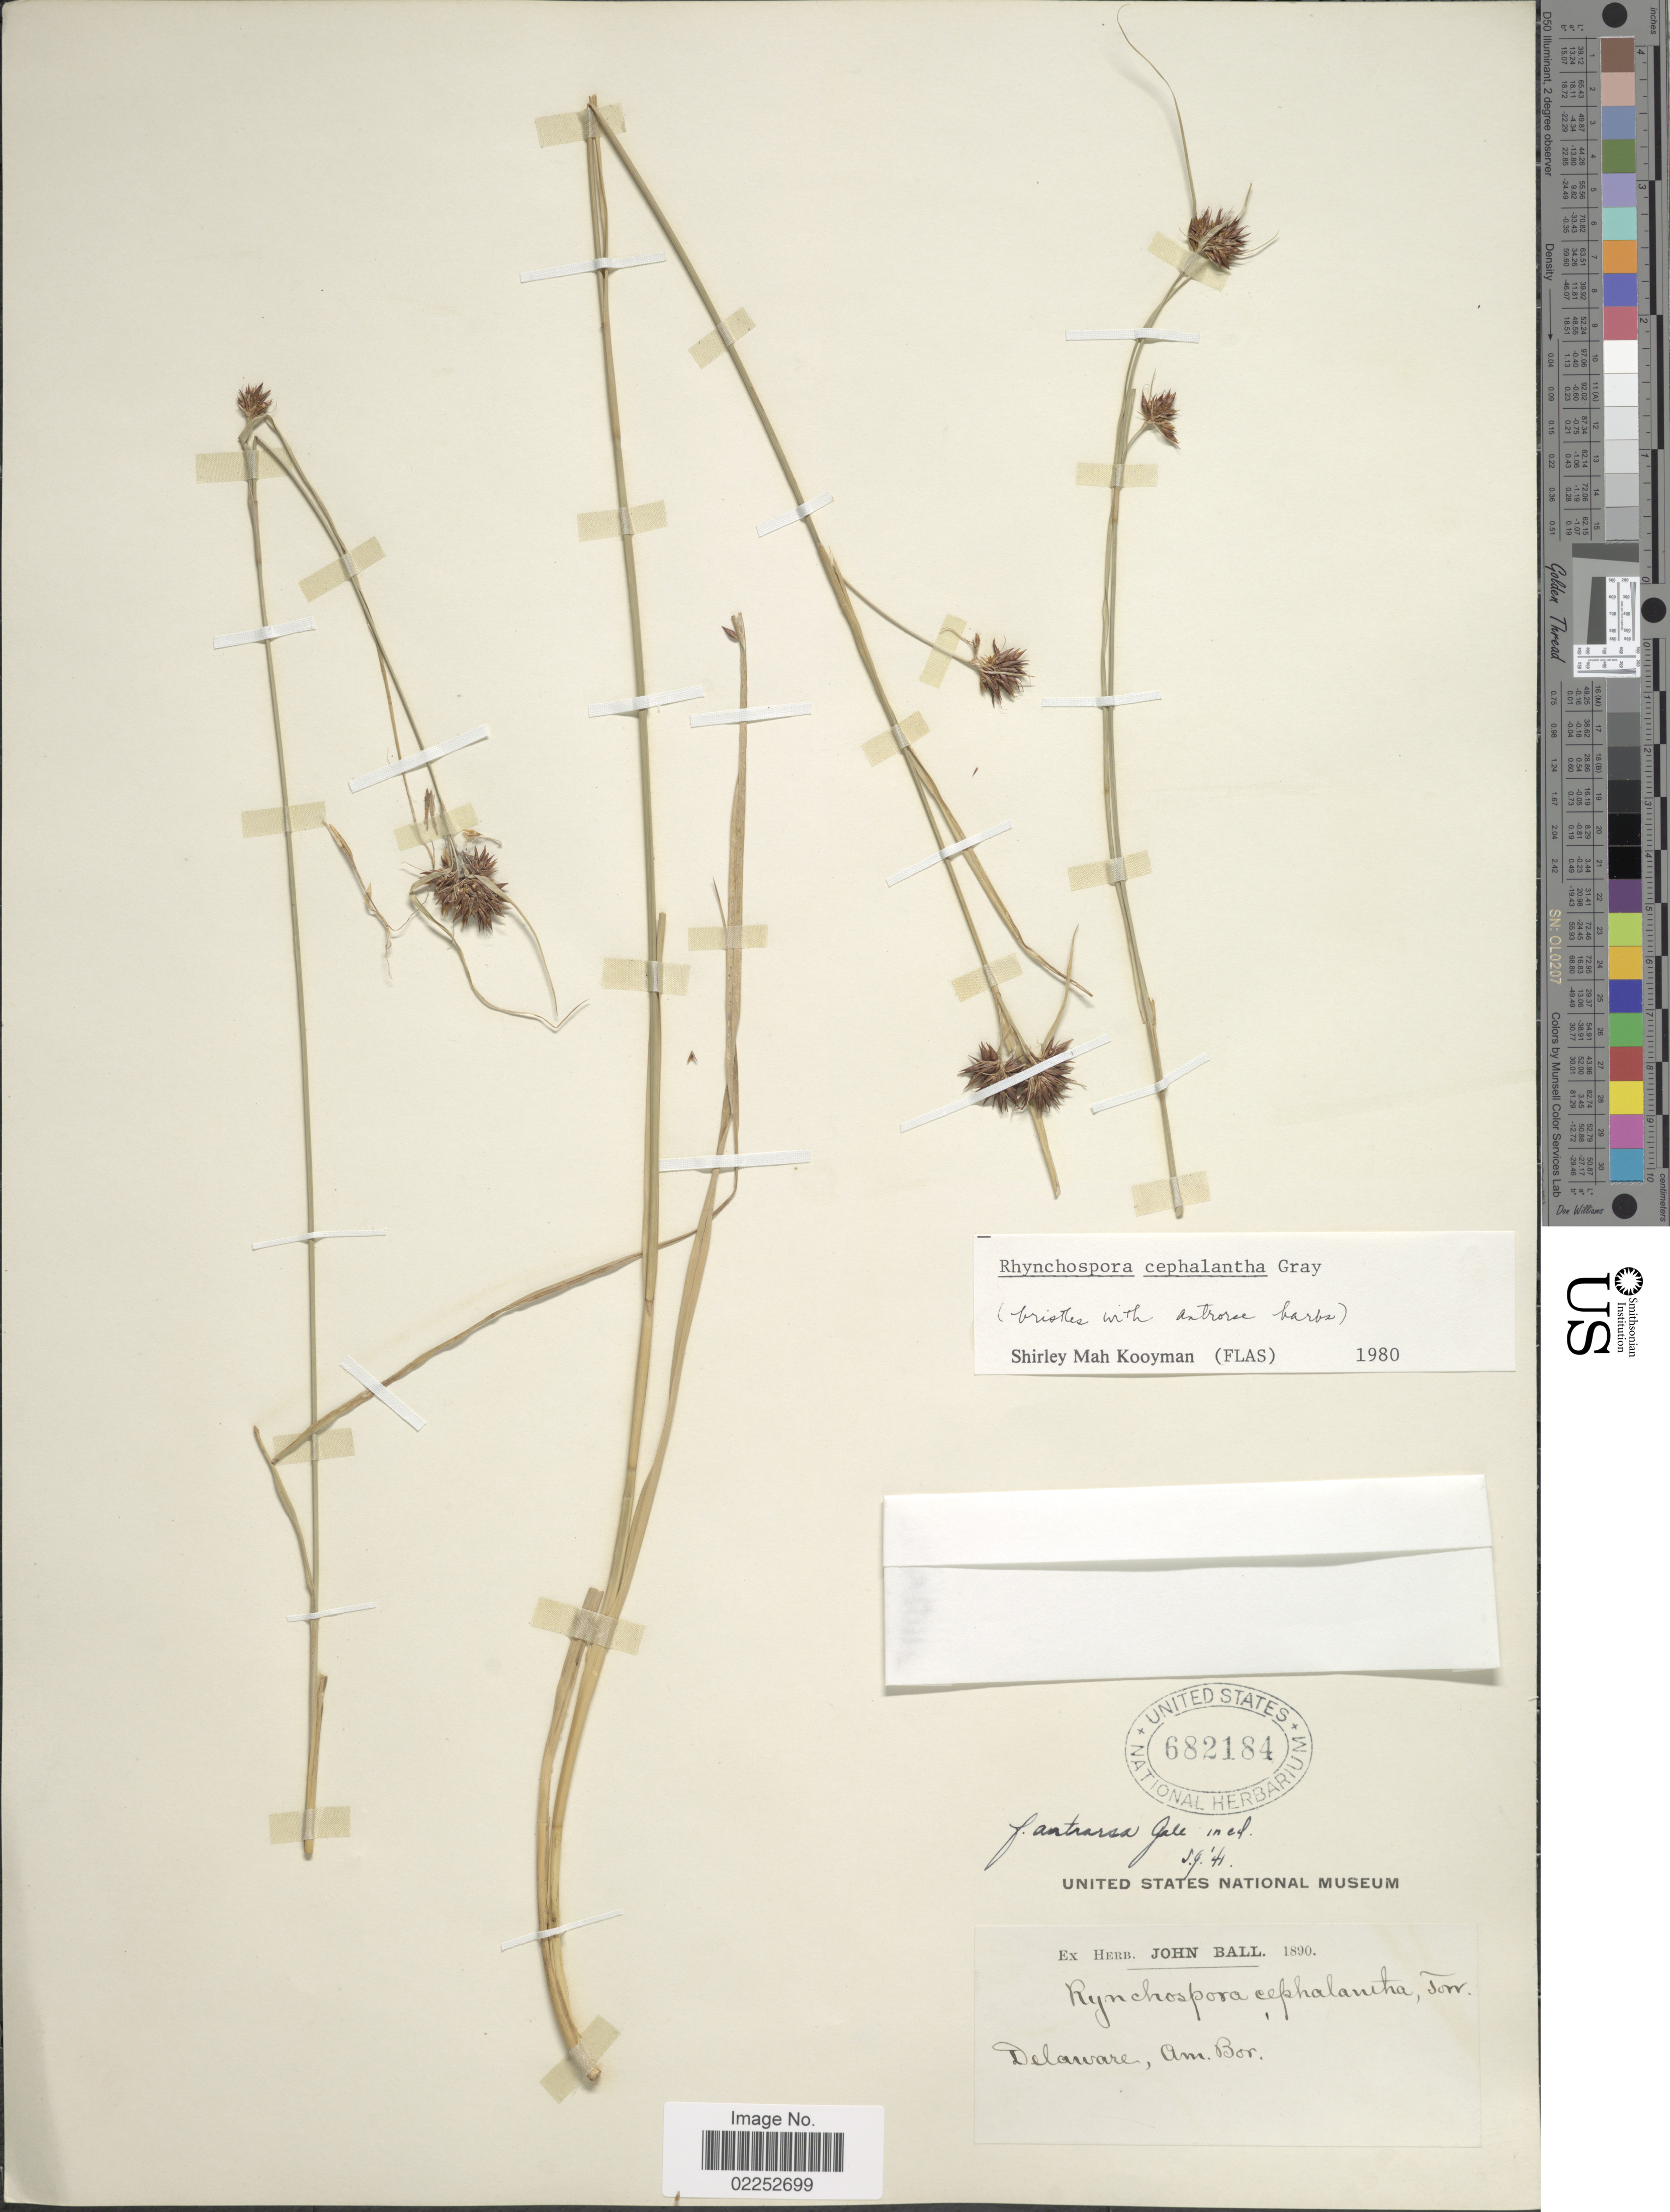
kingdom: Plantae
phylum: Tracheophyta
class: Liliopsida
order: Poales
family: Cyperaceae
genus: Rhynchospora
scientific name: Rhynchospora cephalantha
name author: A. Gray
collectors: ex herb. John Ball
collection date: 1890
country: United States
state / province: Delaware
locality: Am. Bor.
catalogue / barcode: US 682184